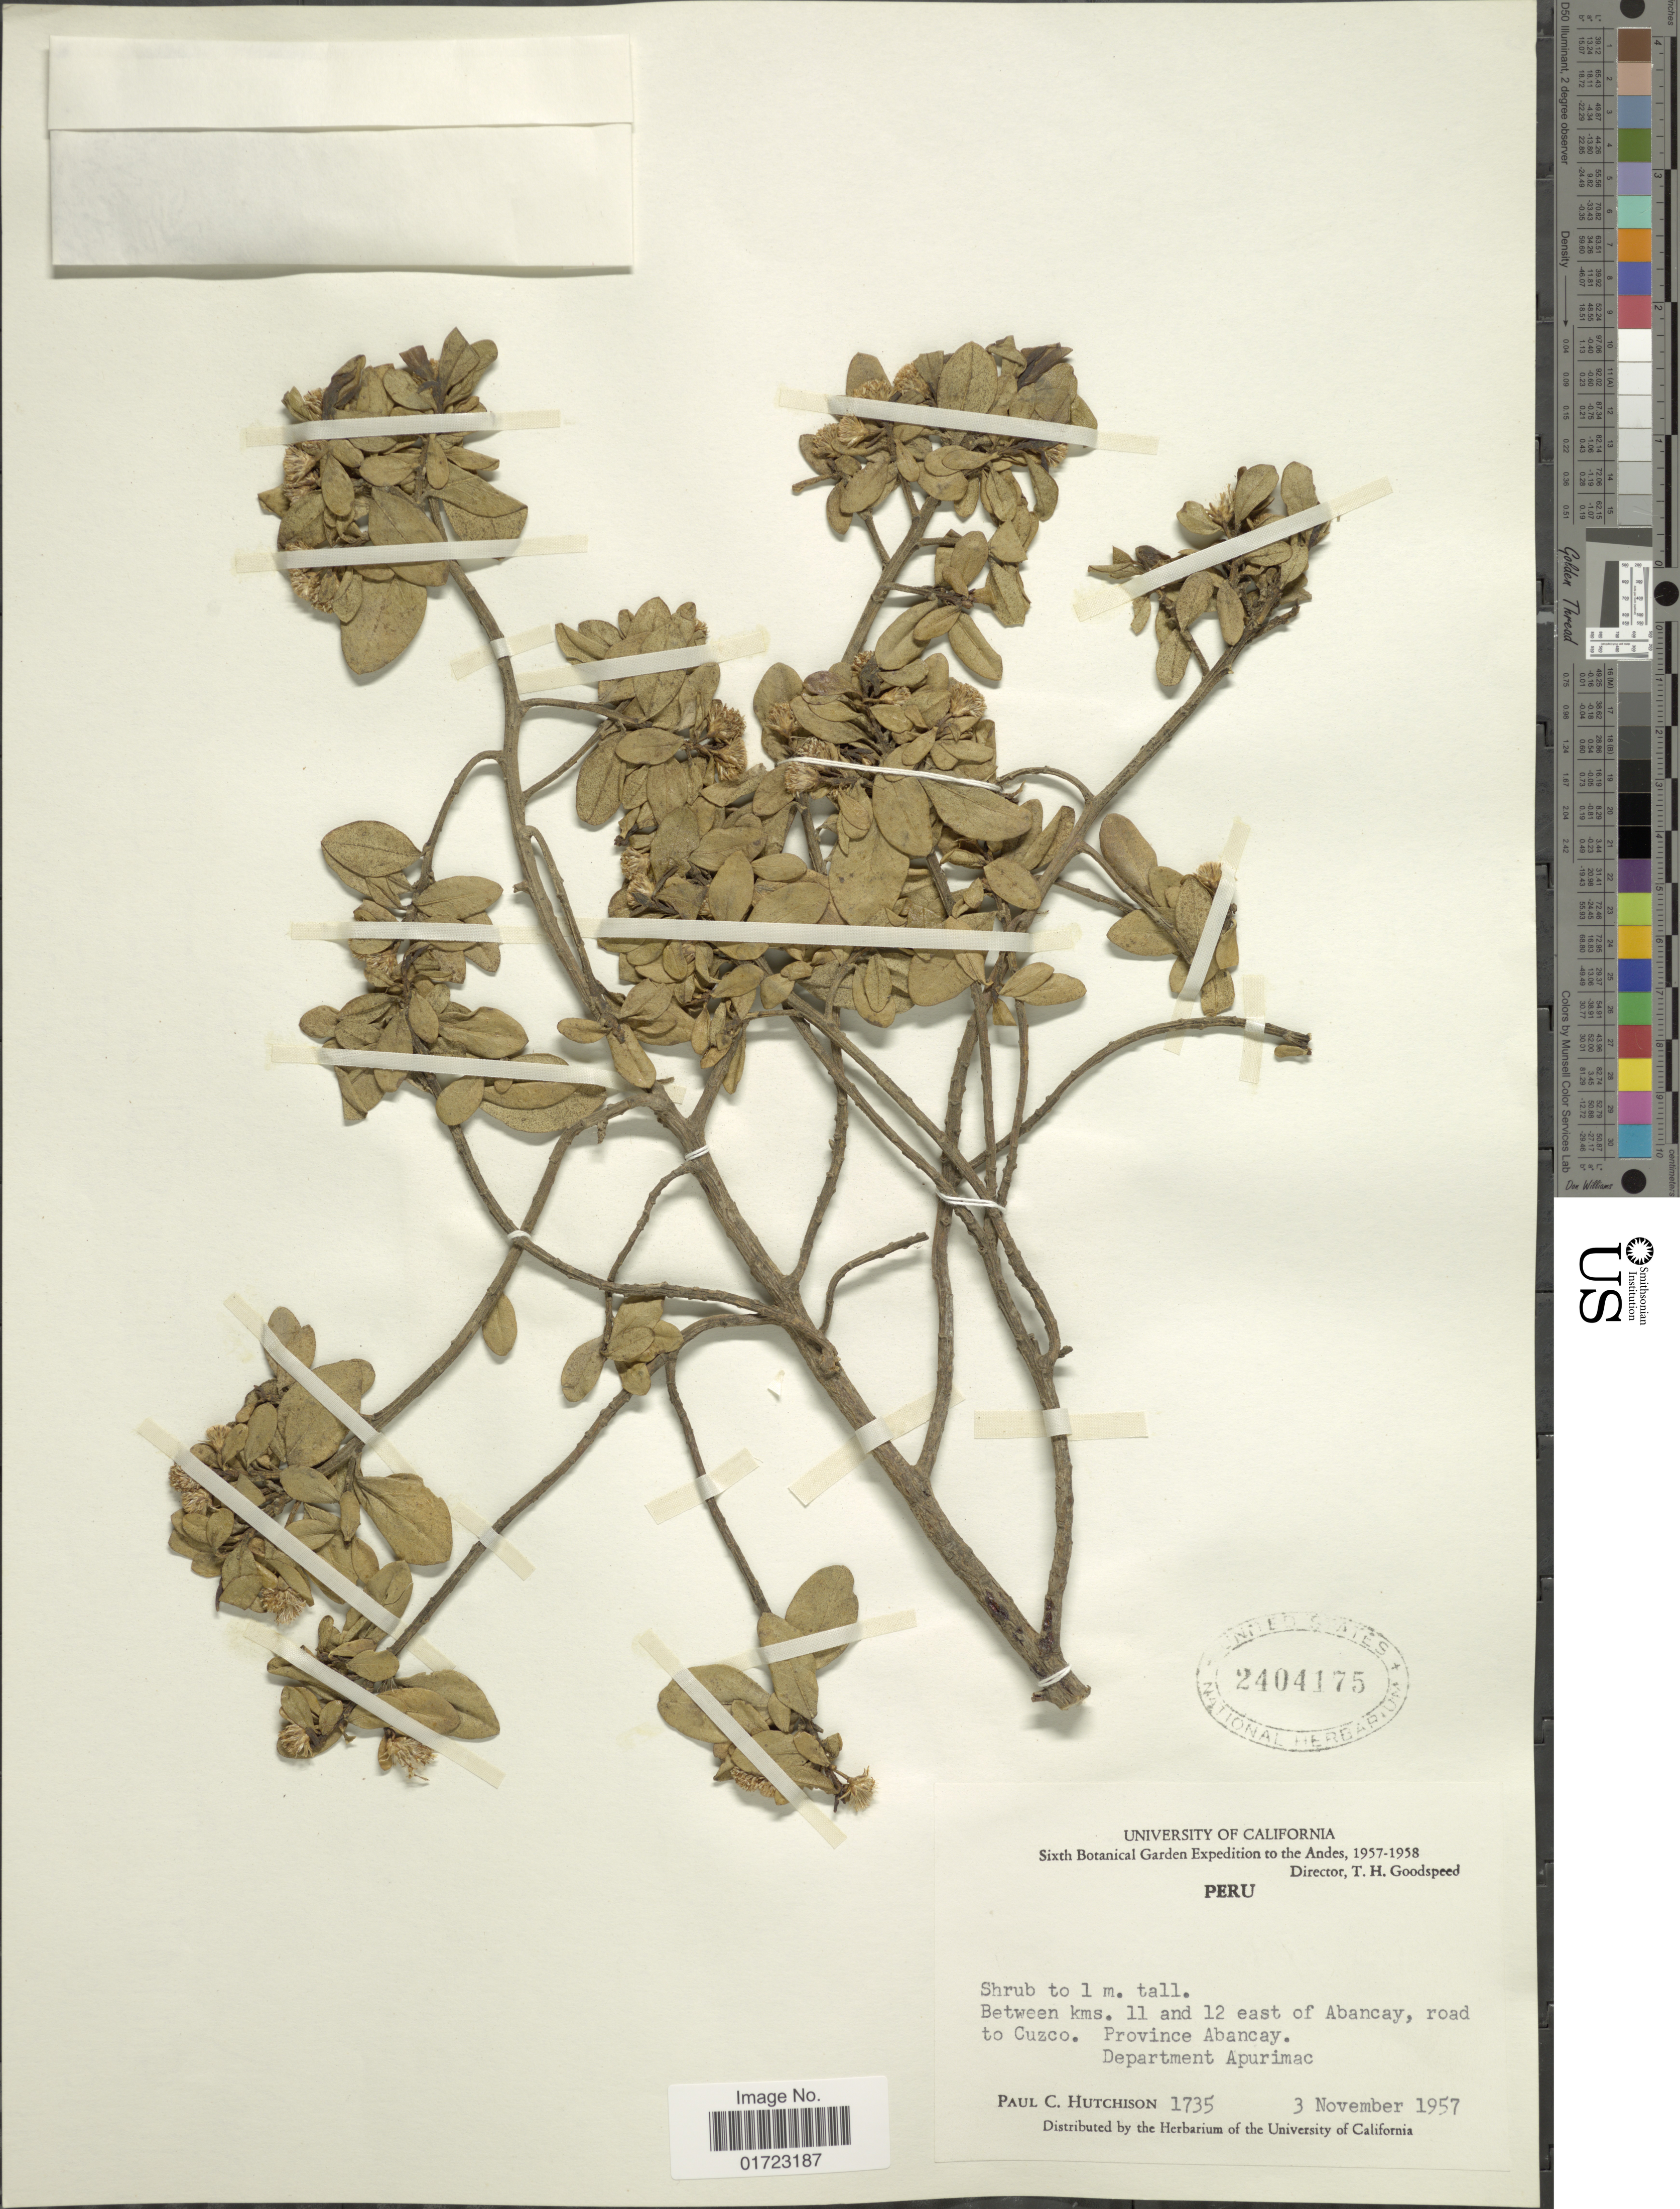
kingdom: Plantae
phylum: Tracheophyta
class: Magnoliopsida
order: Asterales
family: Asteraceae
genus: Baccharis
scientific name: Baccharis peruviana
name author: Cuatrec.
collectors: P. C. Hutchison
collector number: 1735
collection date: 1957-11-03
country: Peru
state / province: Apurímac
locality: Between kms. 11 and 12 east of Abancay, road to Cuzco. Province Abancay.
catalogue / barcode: US 2404175